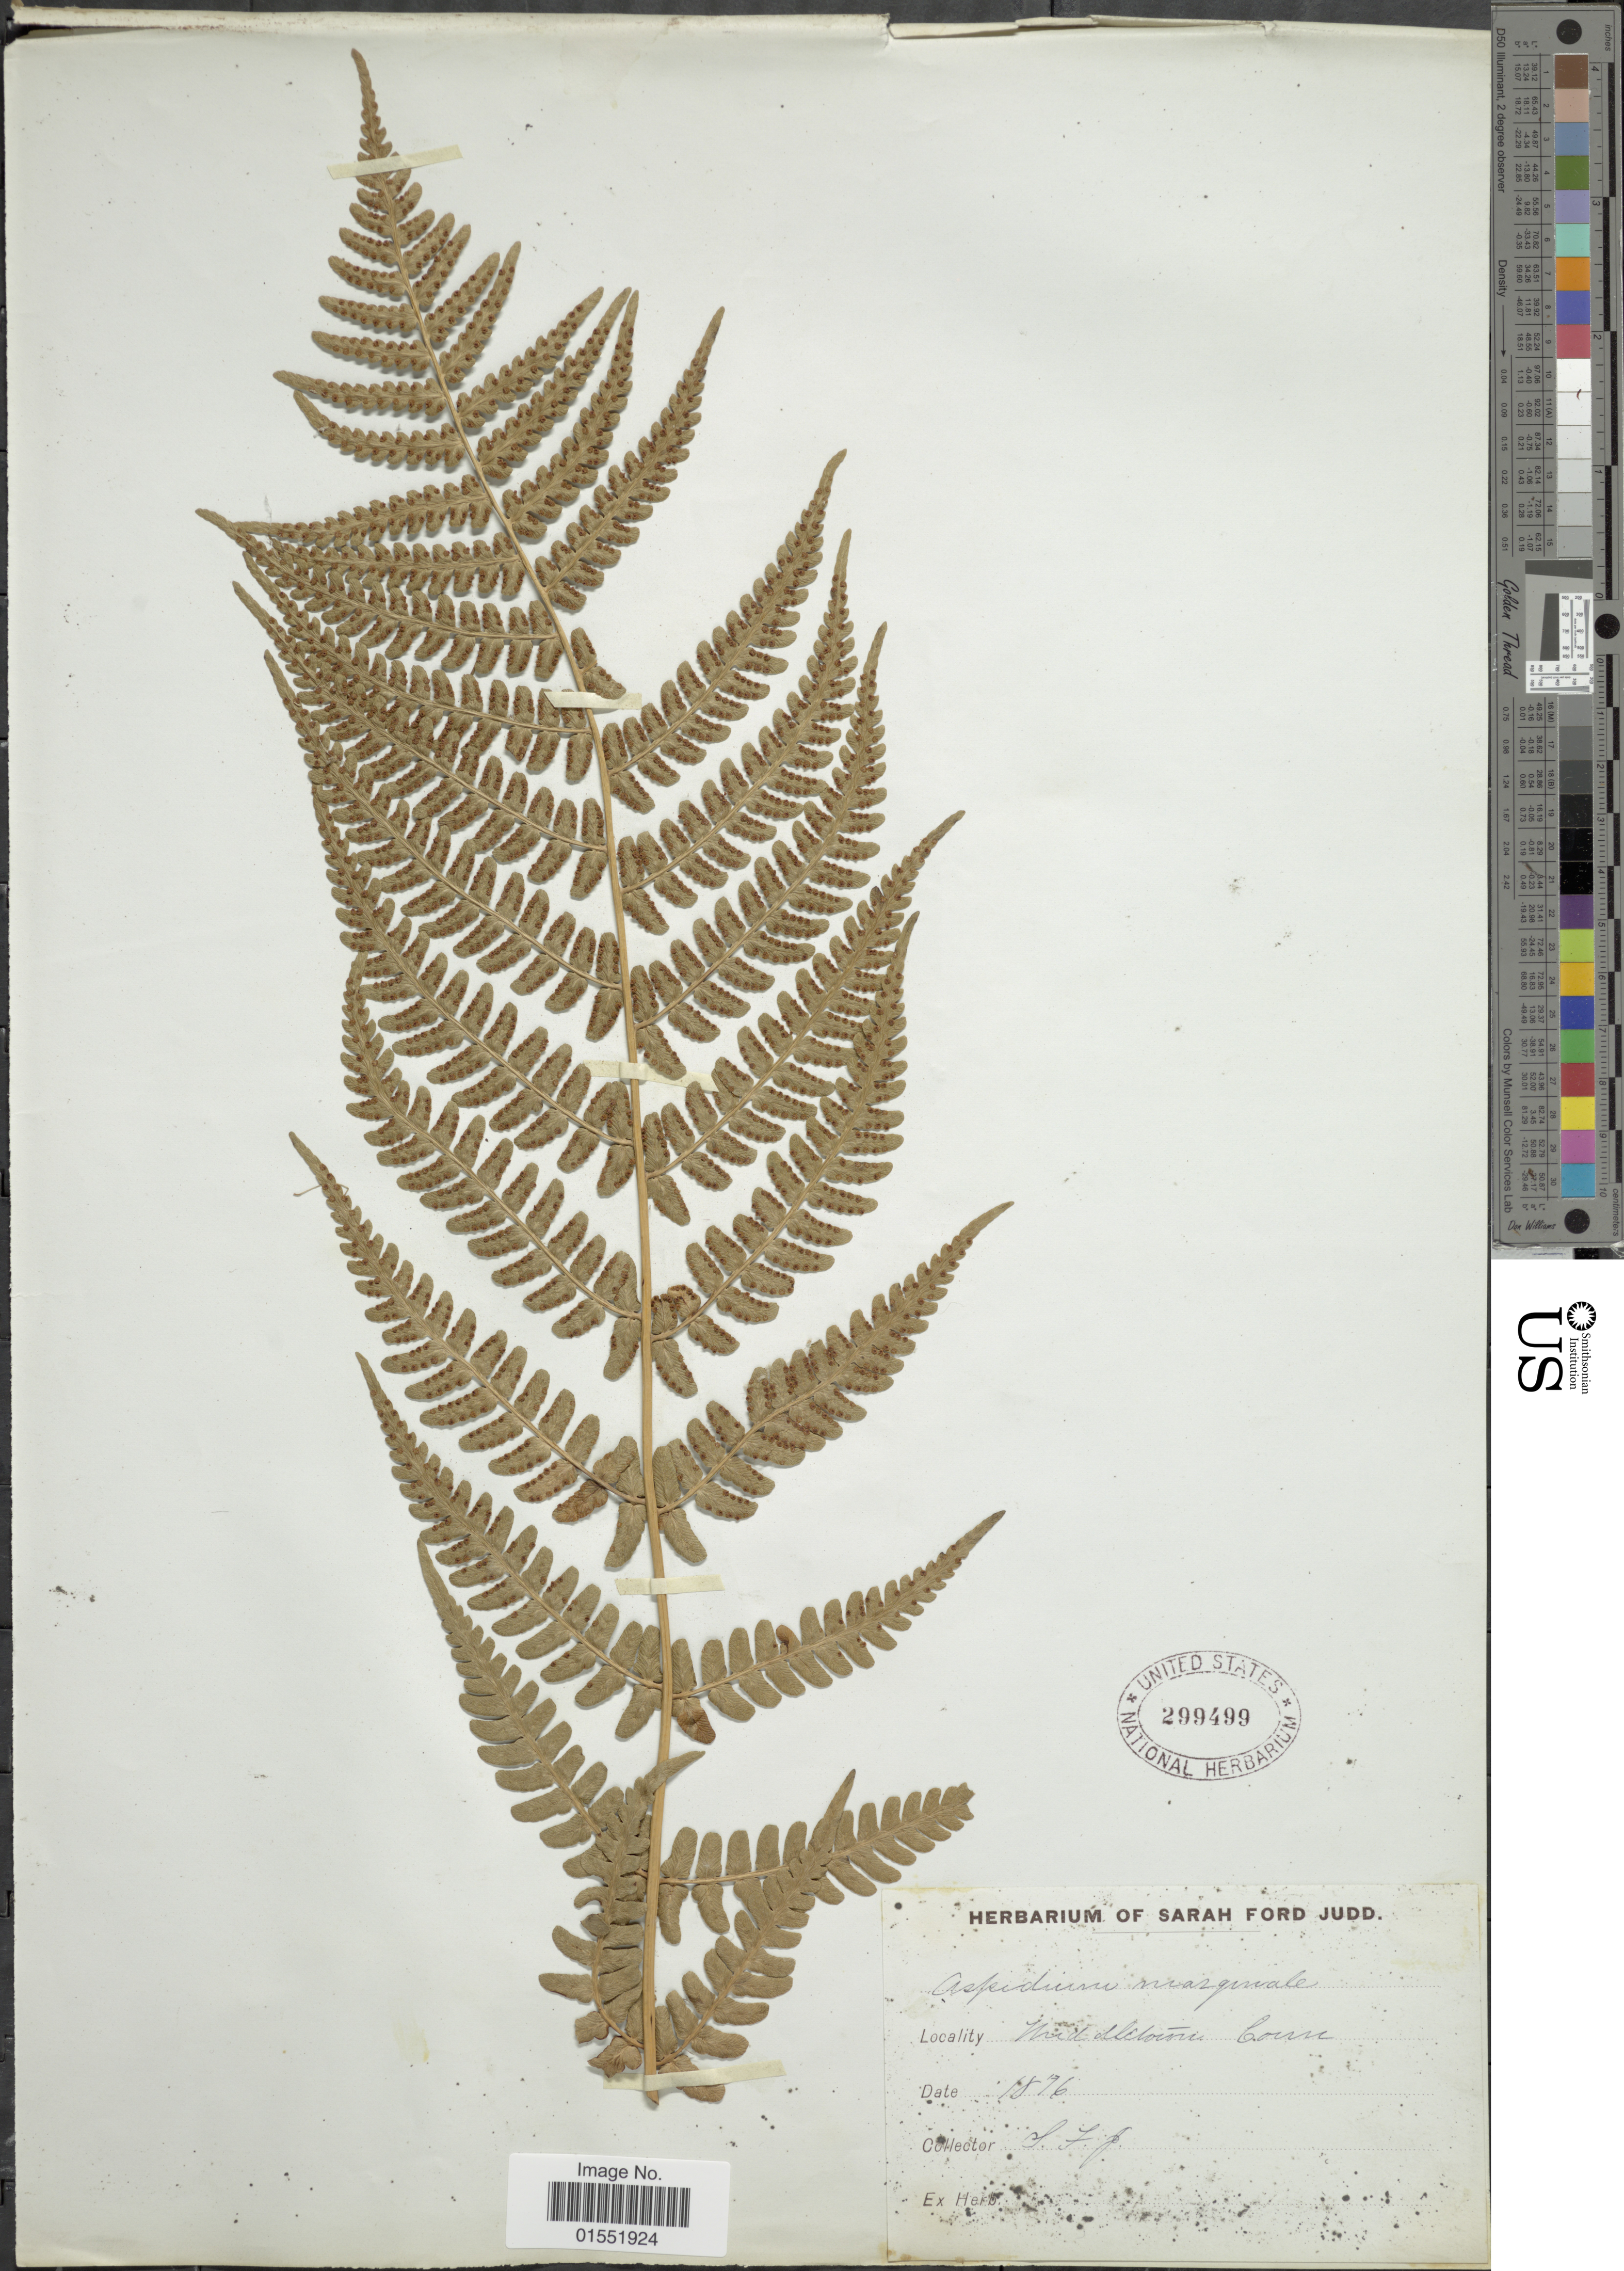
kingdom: Plantae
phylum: Tracheophyta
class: Polypodiopsida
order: Polypodiales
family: Dryopteridaceae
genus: Dryopteris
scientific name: Dryopteris marginalis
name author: (L.) A. Gray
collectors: S. Judd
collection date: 1876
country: United States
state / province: Connecticut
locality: Middletown, Conn.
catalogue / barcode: US 299499